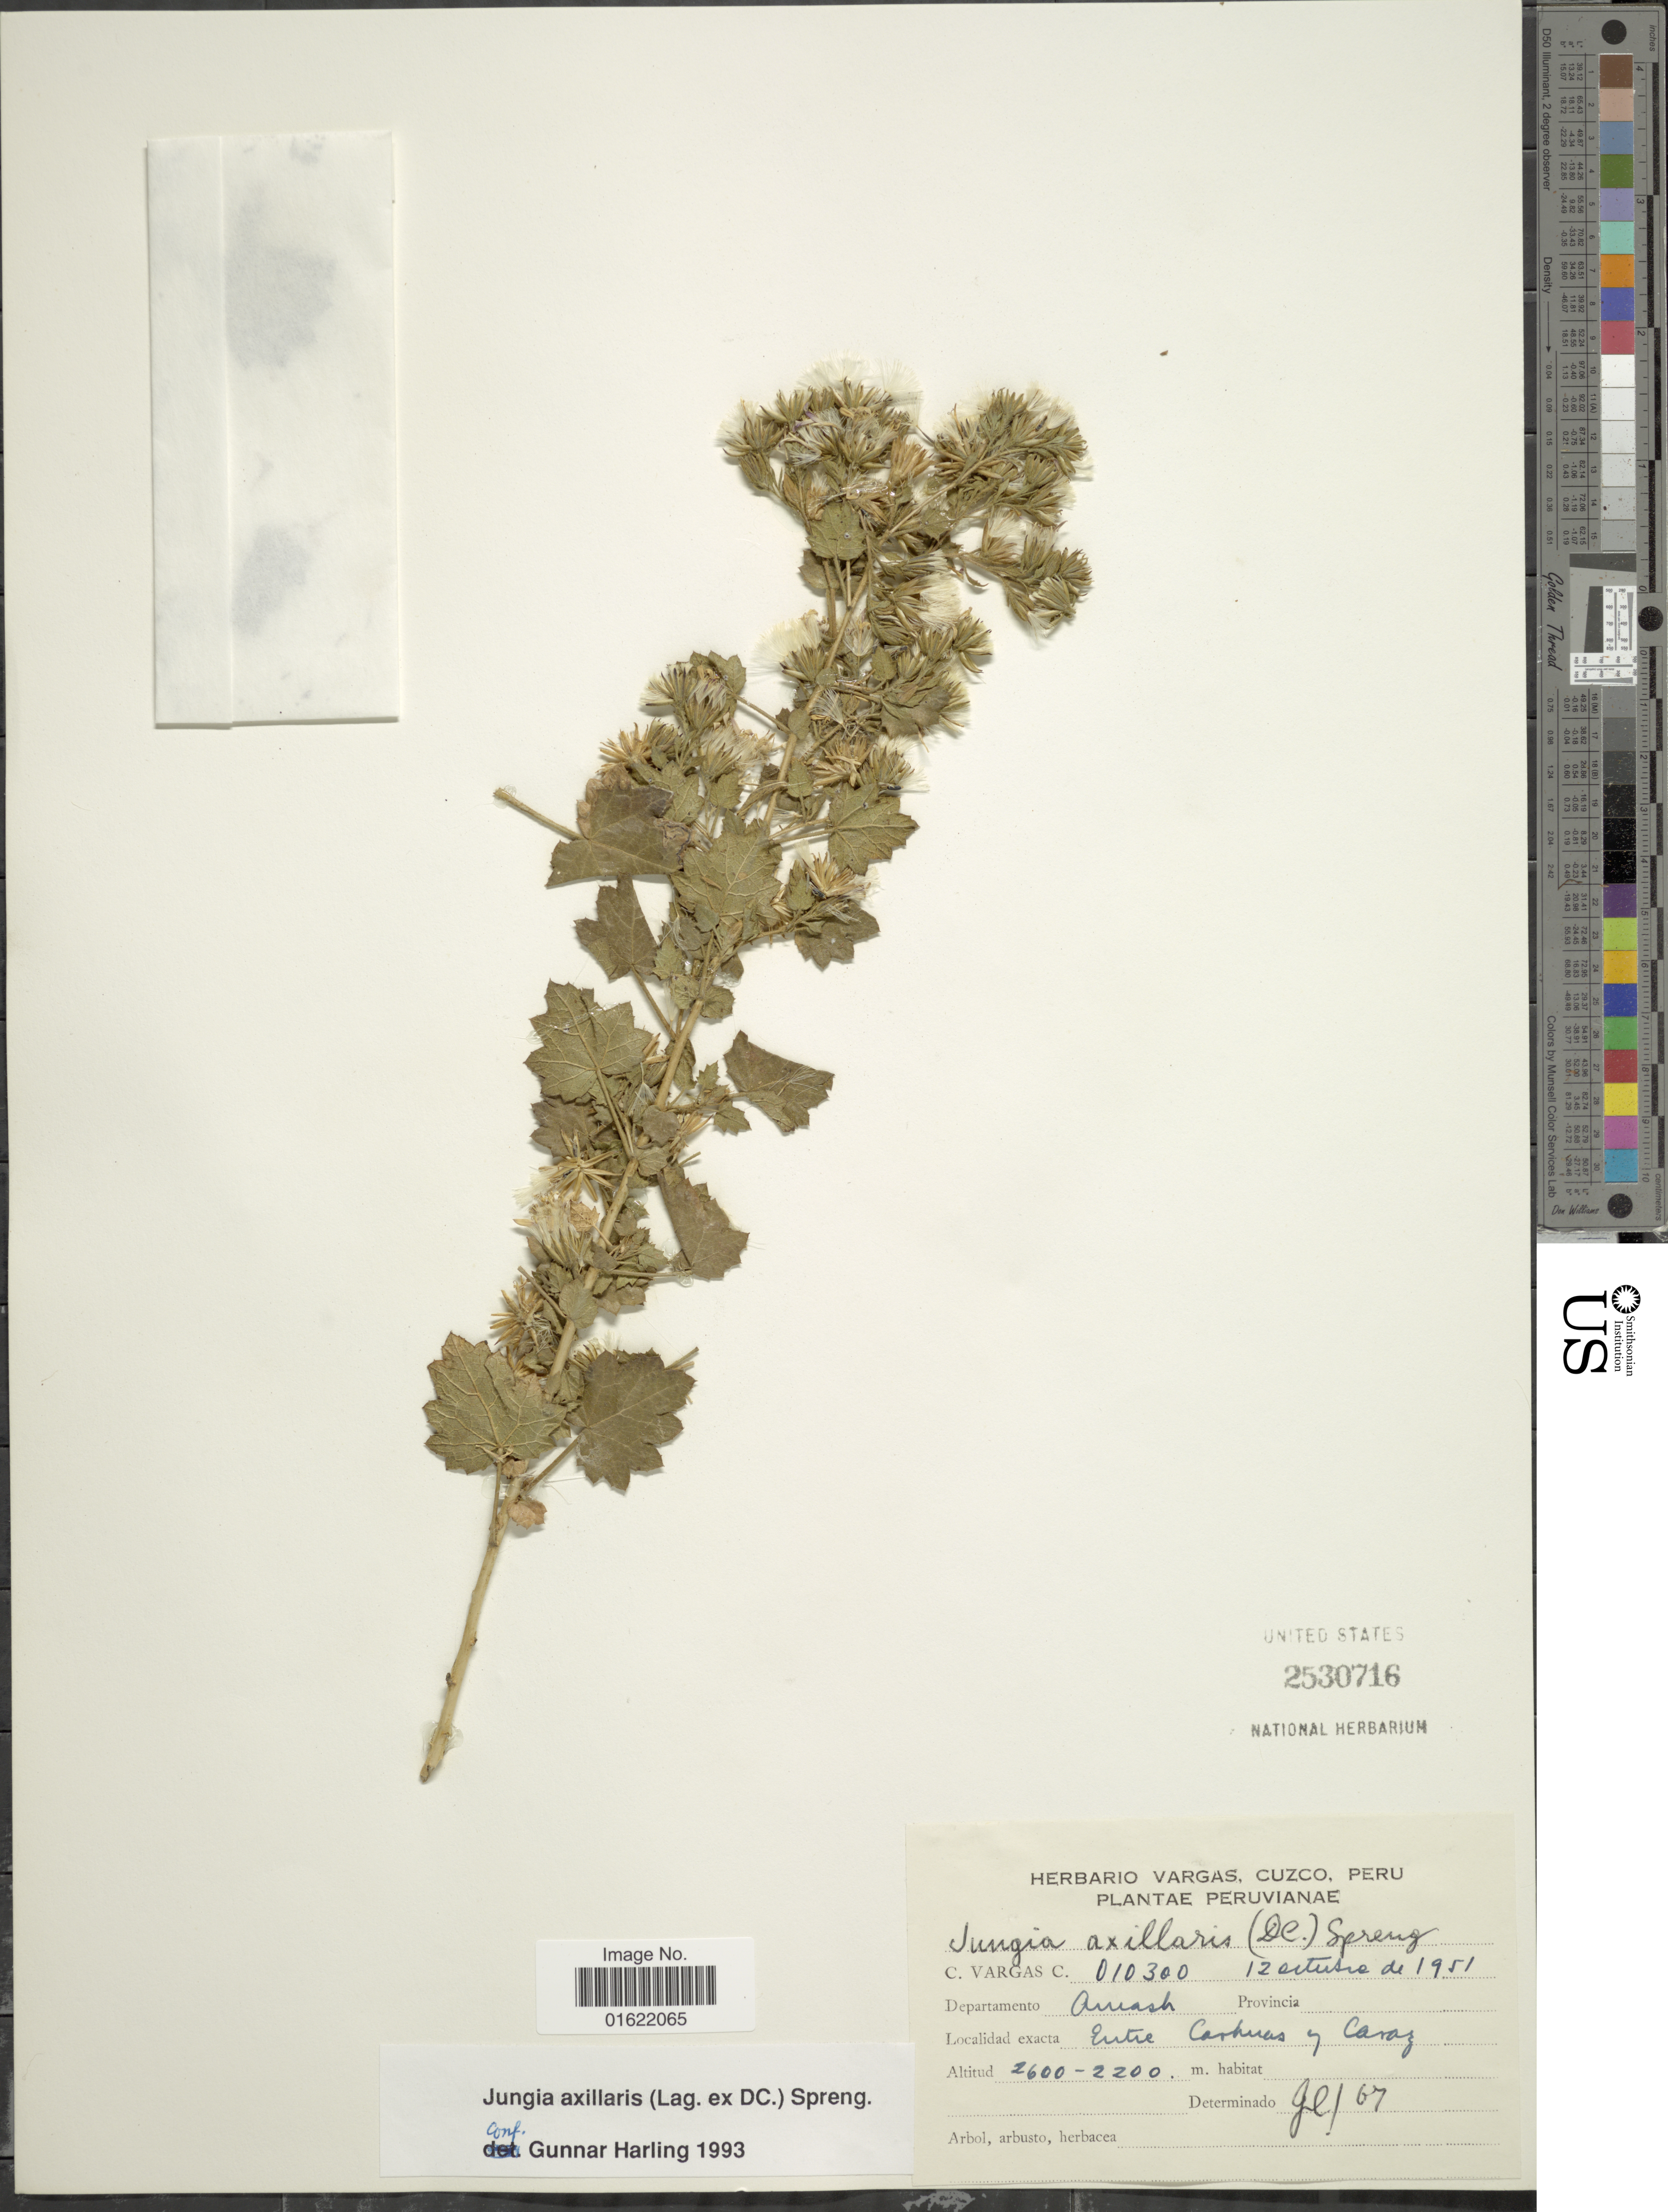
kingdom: Plantae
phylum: Tracheophyta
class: Magnoliopsida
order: Asterales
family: Asteraceae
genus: Jungia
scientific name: Jungia axillaris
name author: (Lag. ex DC.) Spreng.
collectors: C. Vargas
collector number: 010300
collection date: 1951-10-12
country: Peru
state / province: Ancash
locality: Entre Carhuas y Caraz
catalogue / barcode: US 2530716